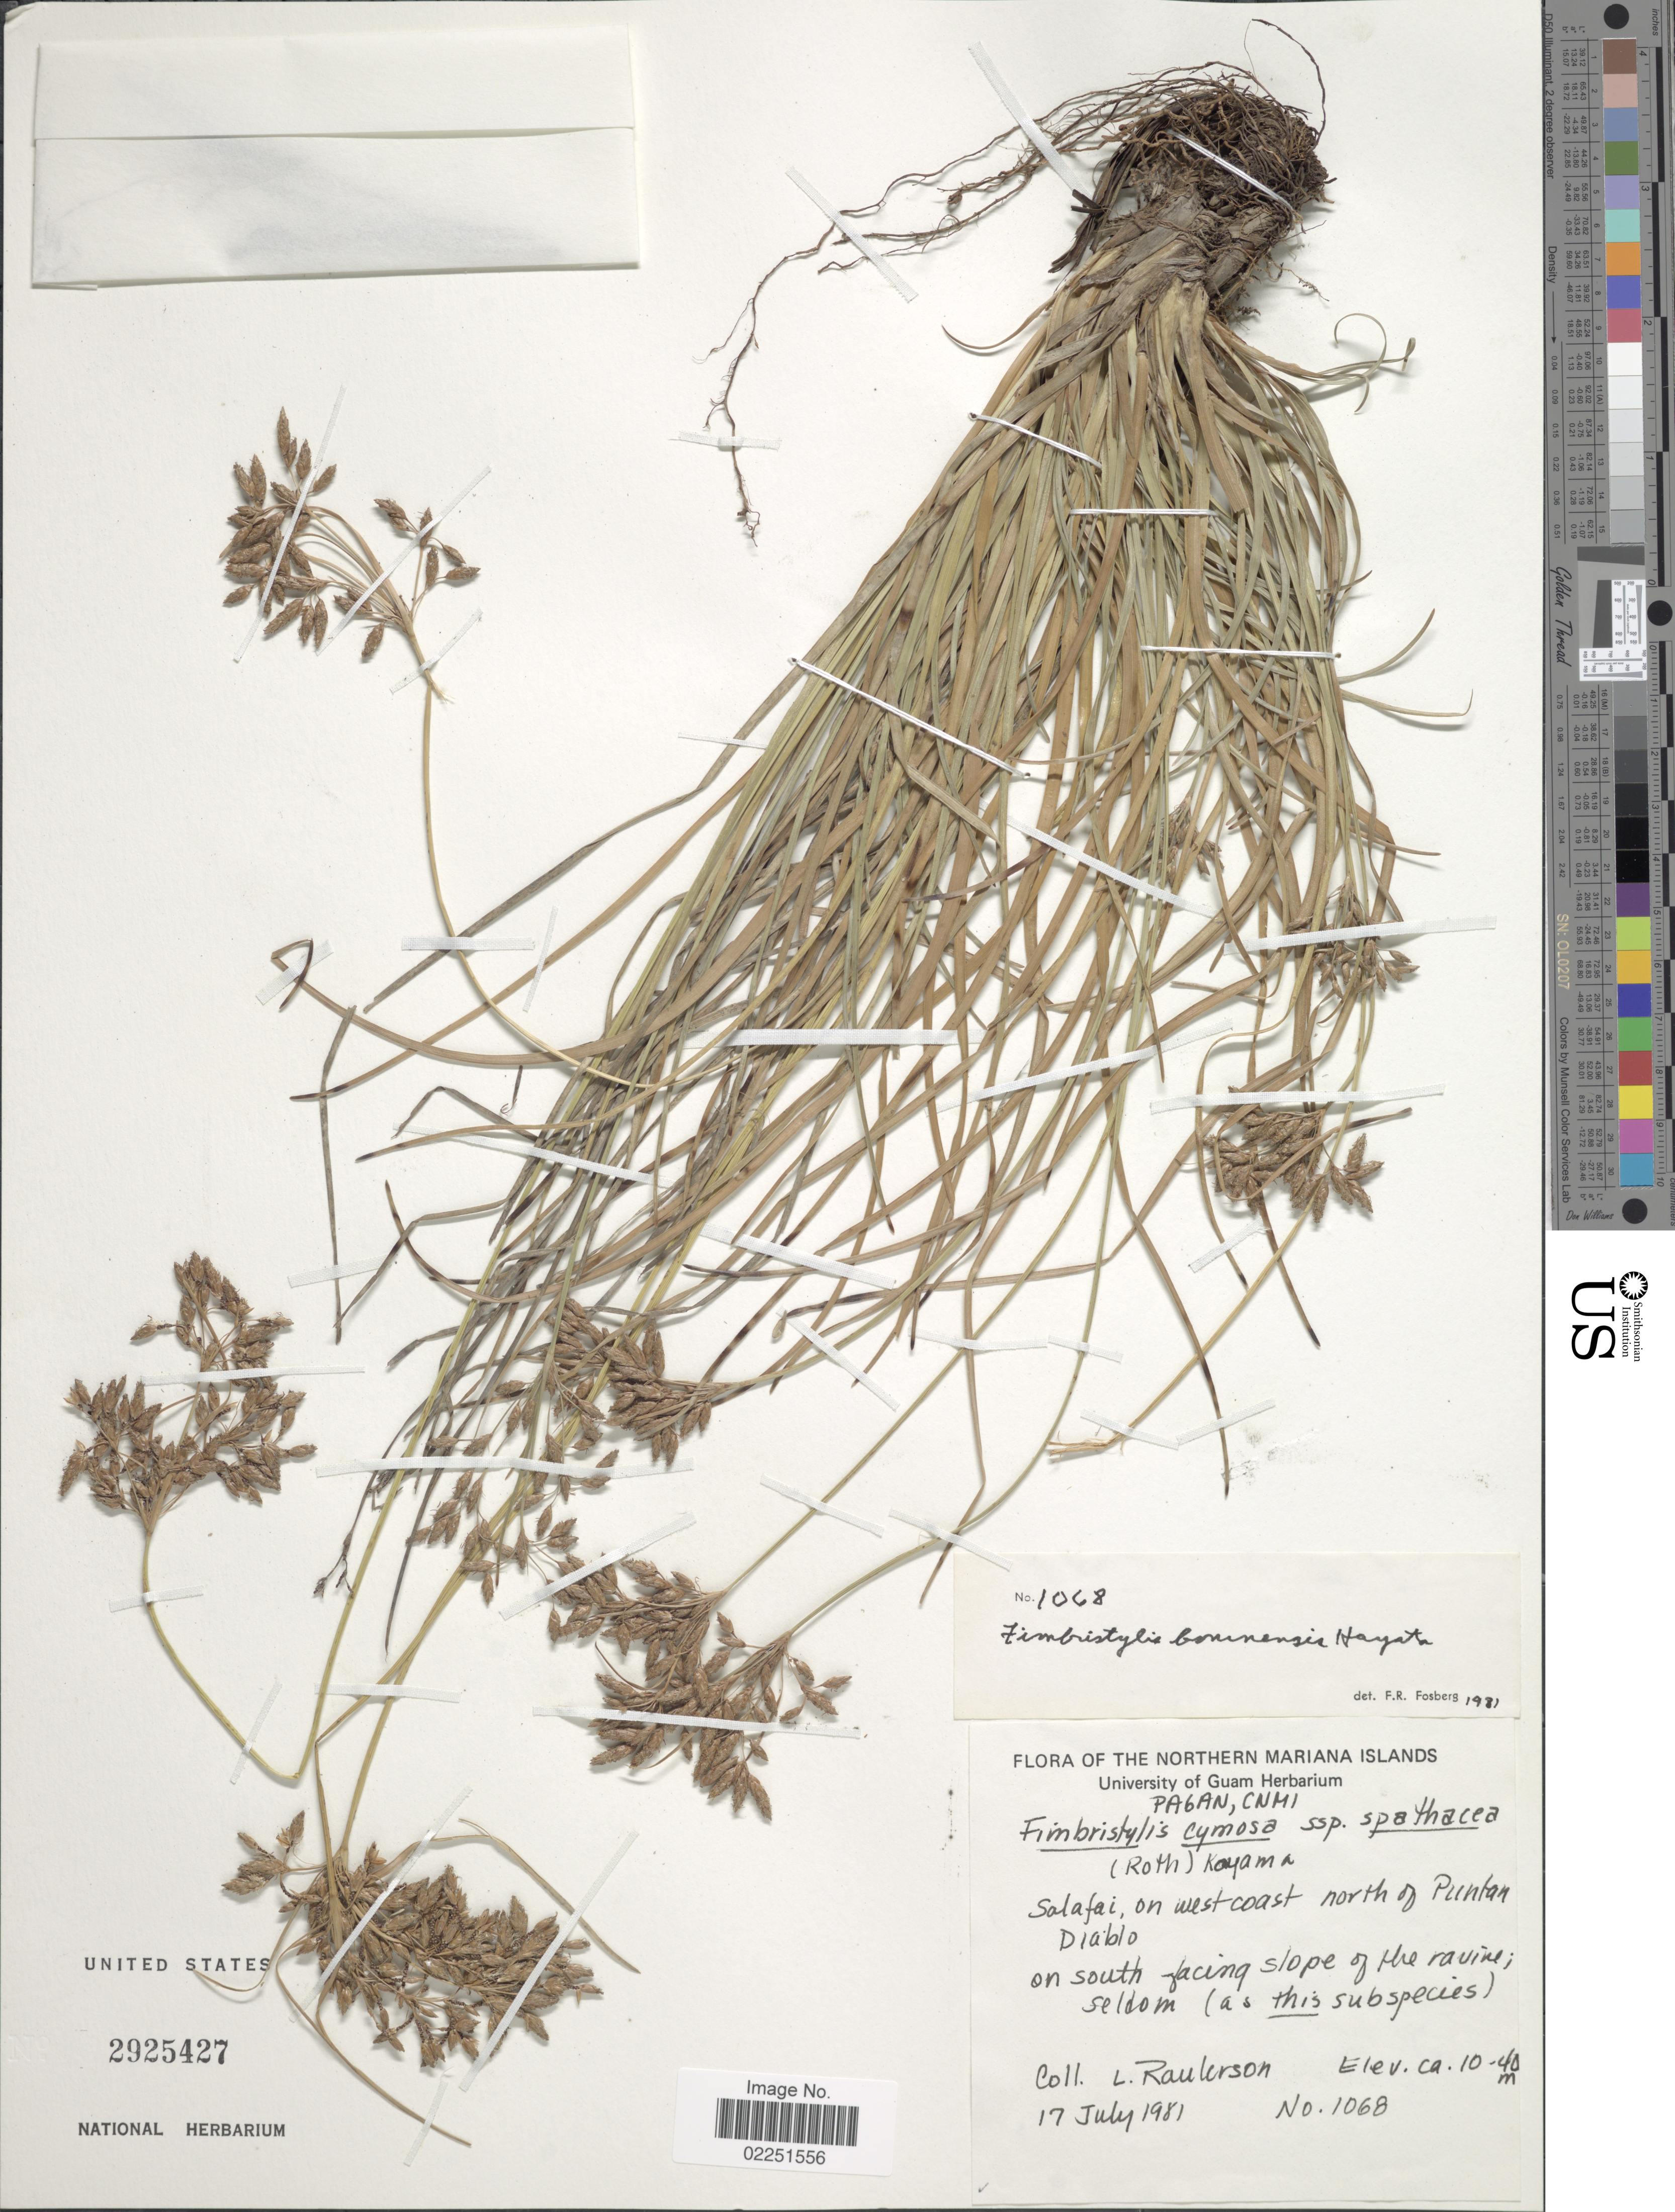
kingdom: Plantae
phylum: Tracheophyta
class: Liliopsida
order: Poales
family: Cyperaceae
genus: Fimbristylis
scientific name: Fimbristylis boninensis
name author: Hayata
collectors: L. Raulerson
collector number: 1068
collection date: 1981-07-17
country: Northern Mariana Islands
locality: Pagan, CNMI. Salafai, on westcoast north of Puntan Diablo, on south facing slope of the ravine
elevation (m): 10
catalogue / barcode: US 2925427